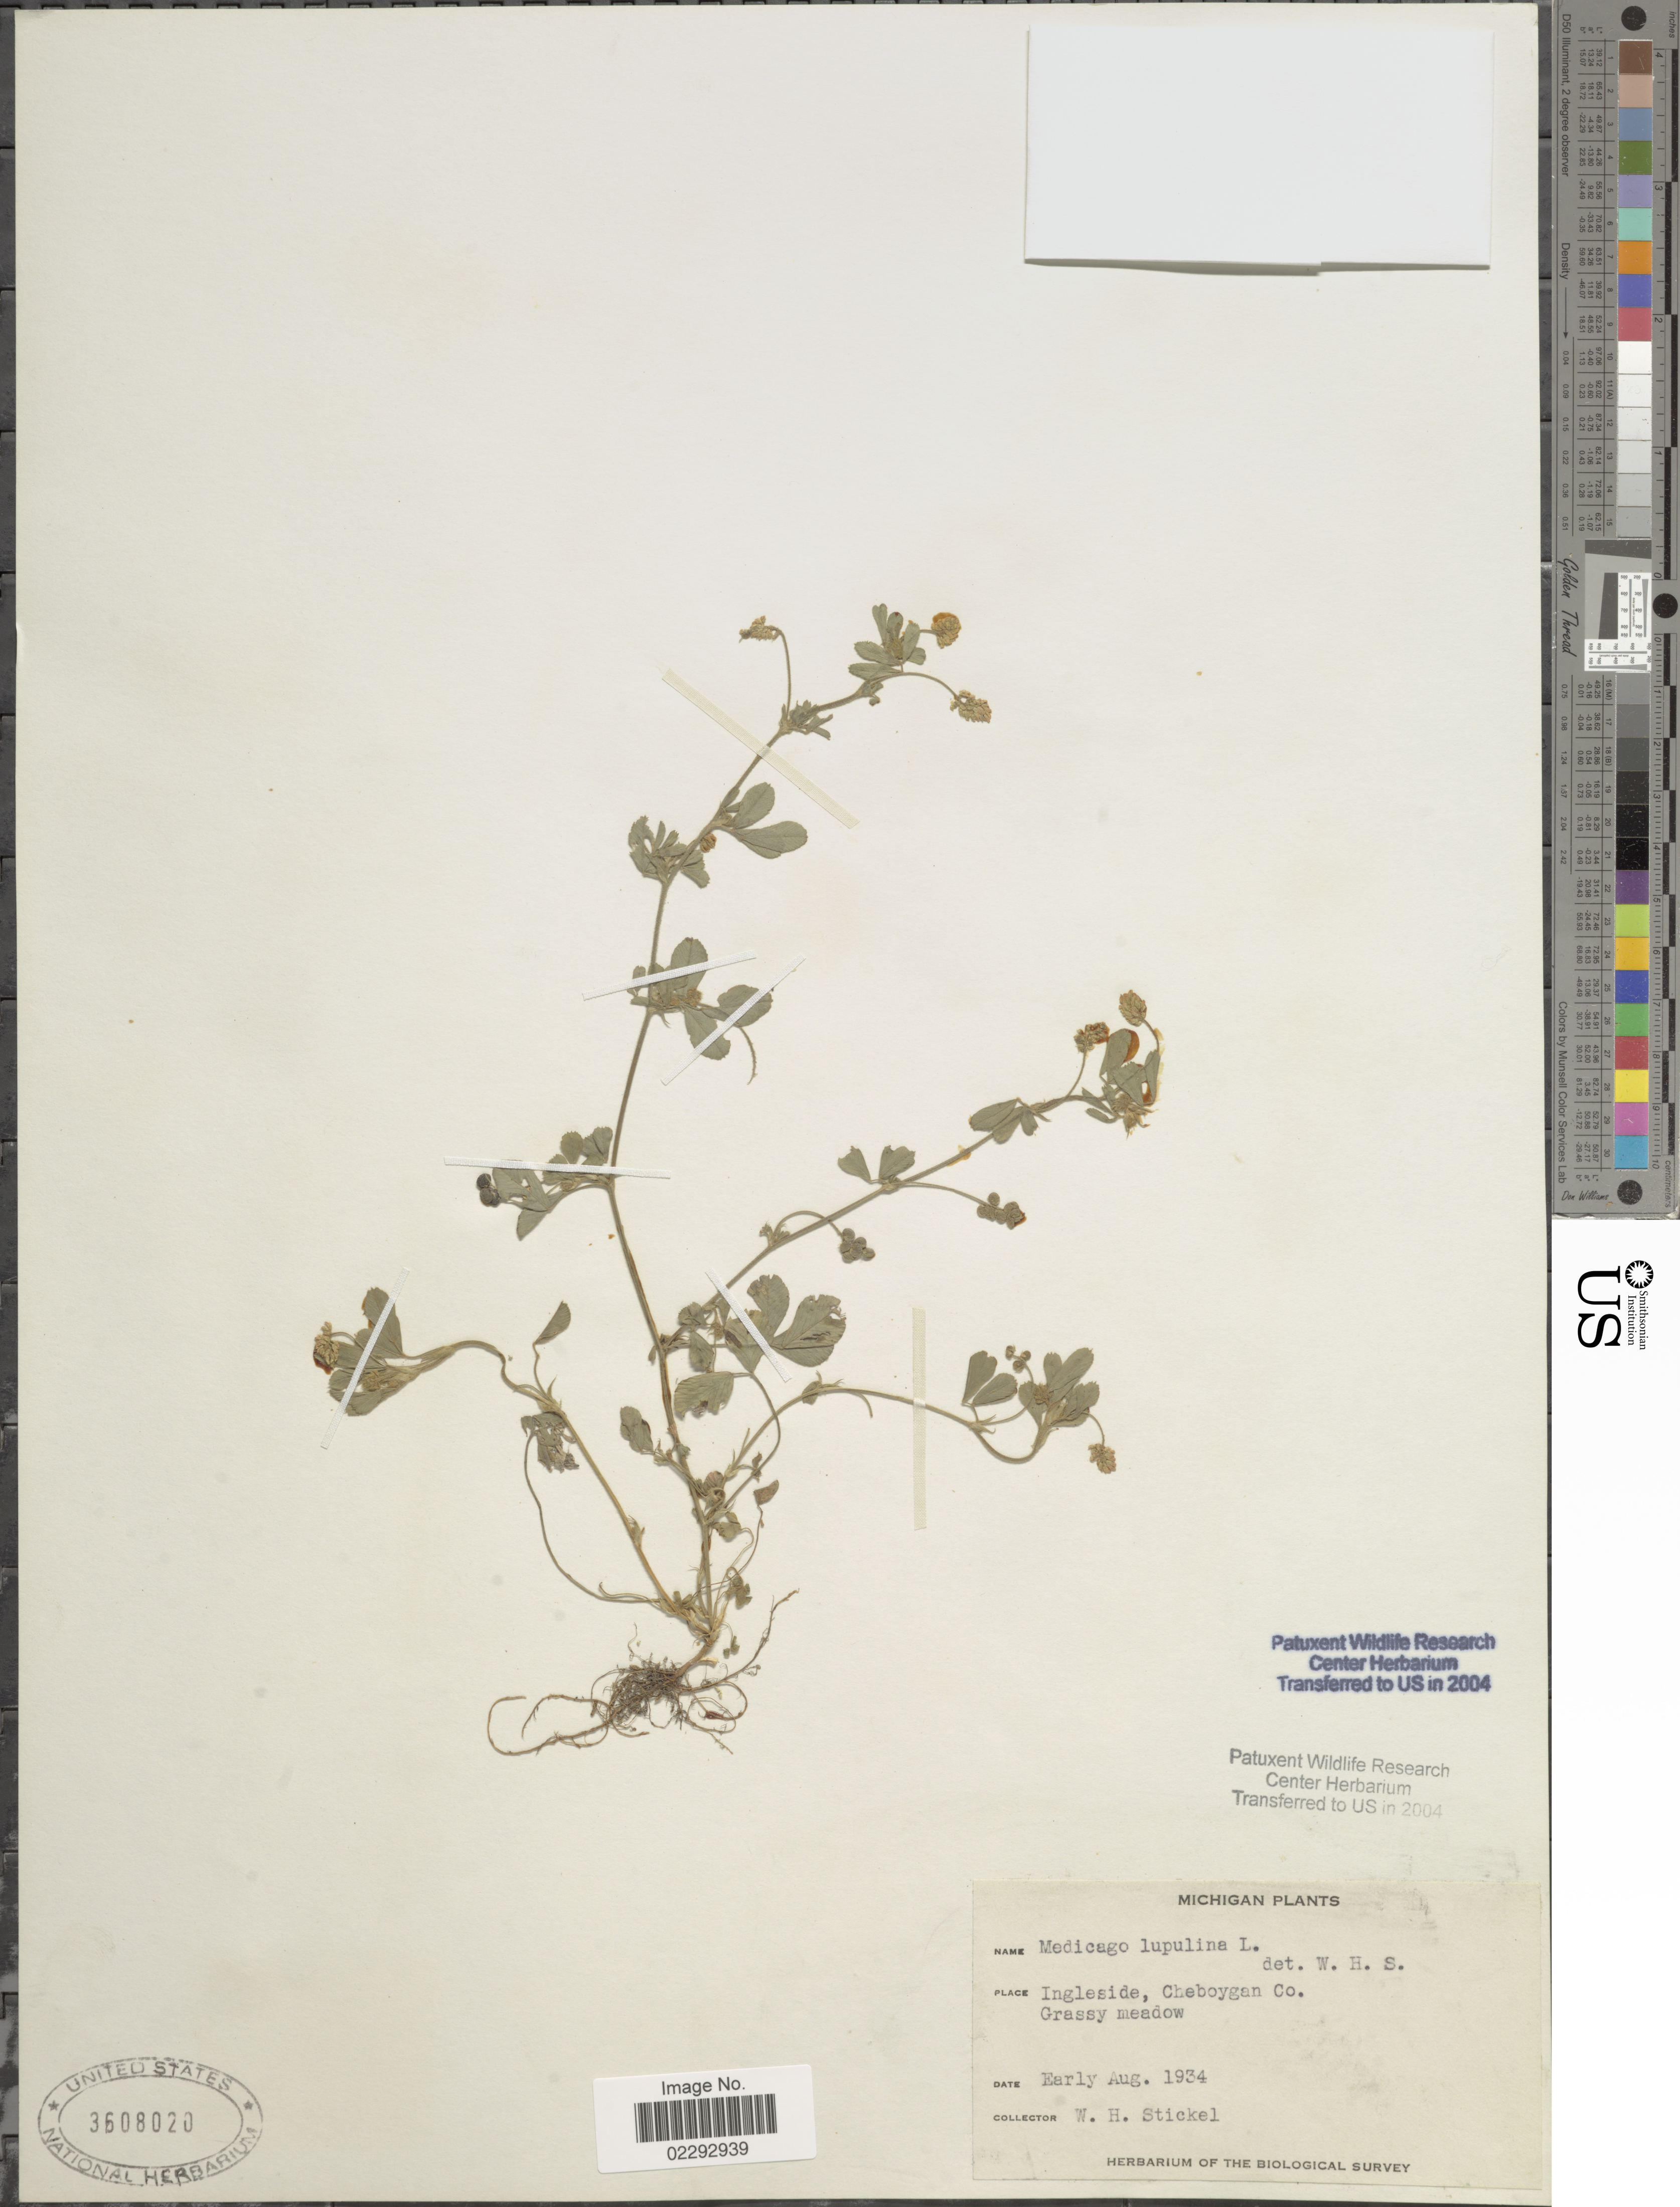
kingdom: Plantae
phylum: Tracheophyta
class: Magnoliopsida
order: Fabales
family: Fabaceae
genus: Medicago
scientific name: Medicago lupulina var. lupulina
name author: L.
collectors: W. Stickel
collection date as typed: Early Aug. 1934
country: United States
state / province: Michigan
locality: Ingleside, Cheboygan Co.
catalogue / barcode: US 3608020